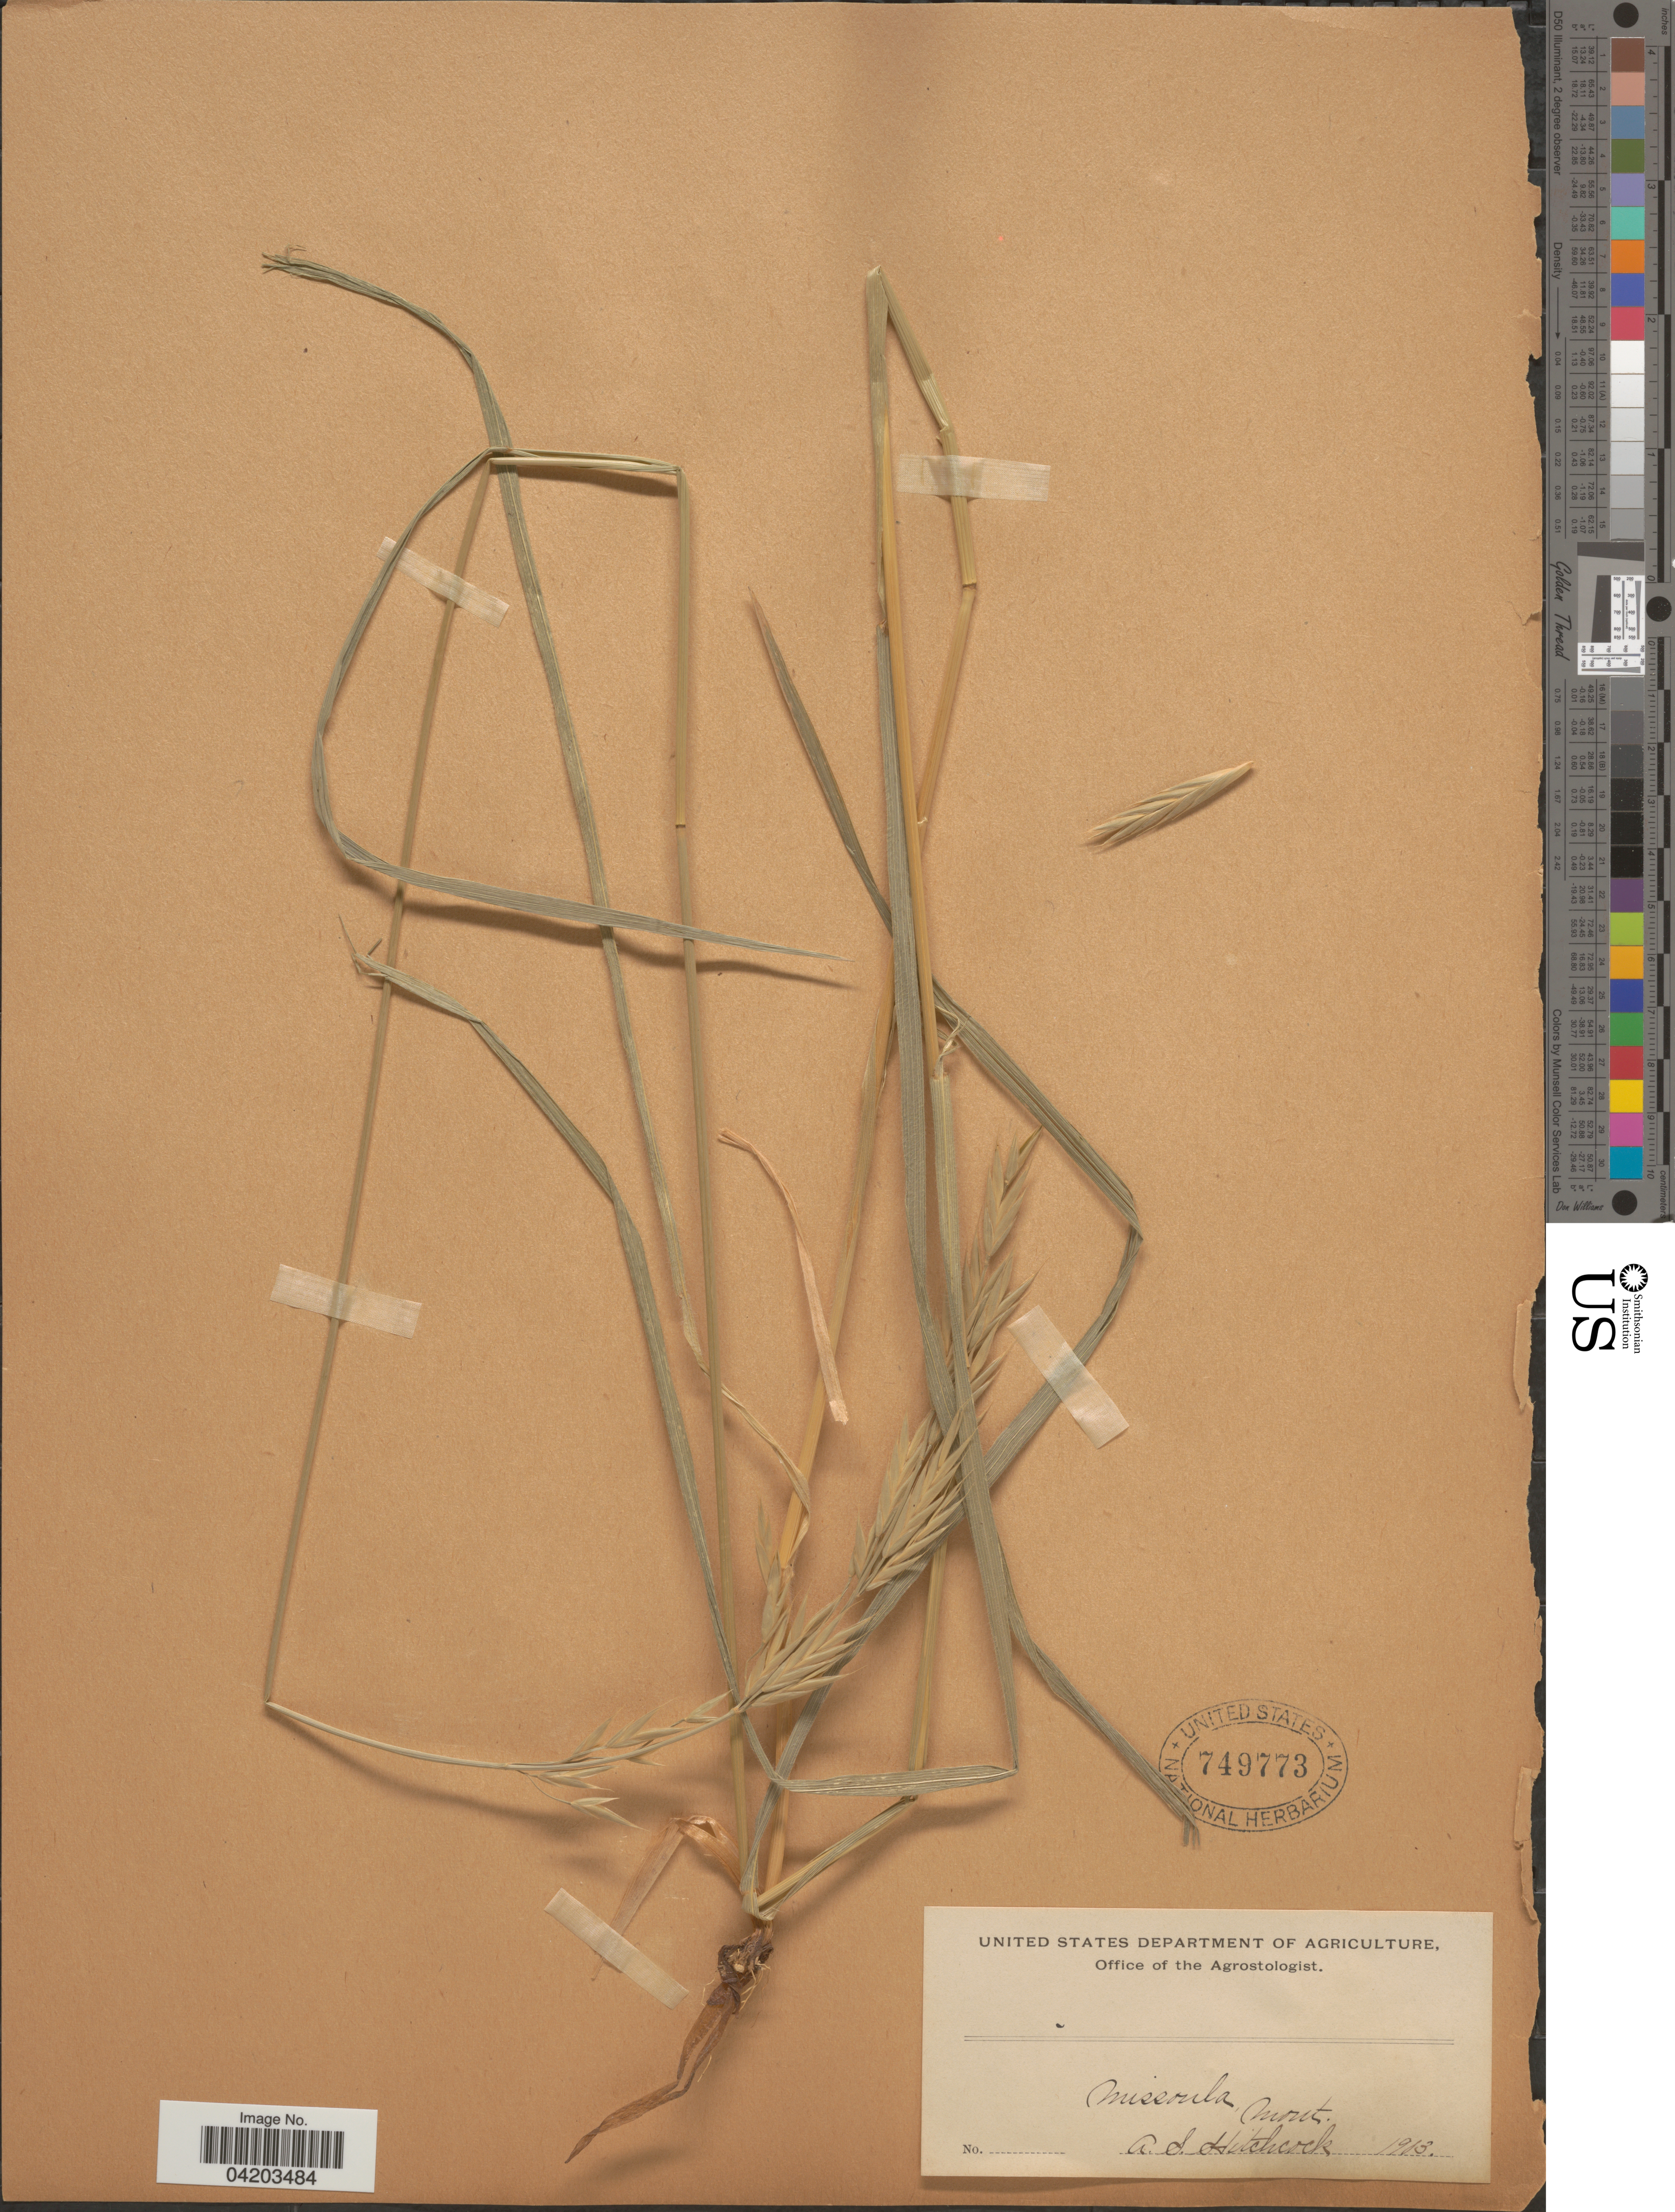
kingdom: Plantae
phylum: Tracheophyta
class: Liliopsida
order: Poales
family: Poaceae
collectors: A. S. Hitchcock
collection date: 1903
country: United States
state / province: Montana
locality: Missoula.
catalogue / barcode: US 749773